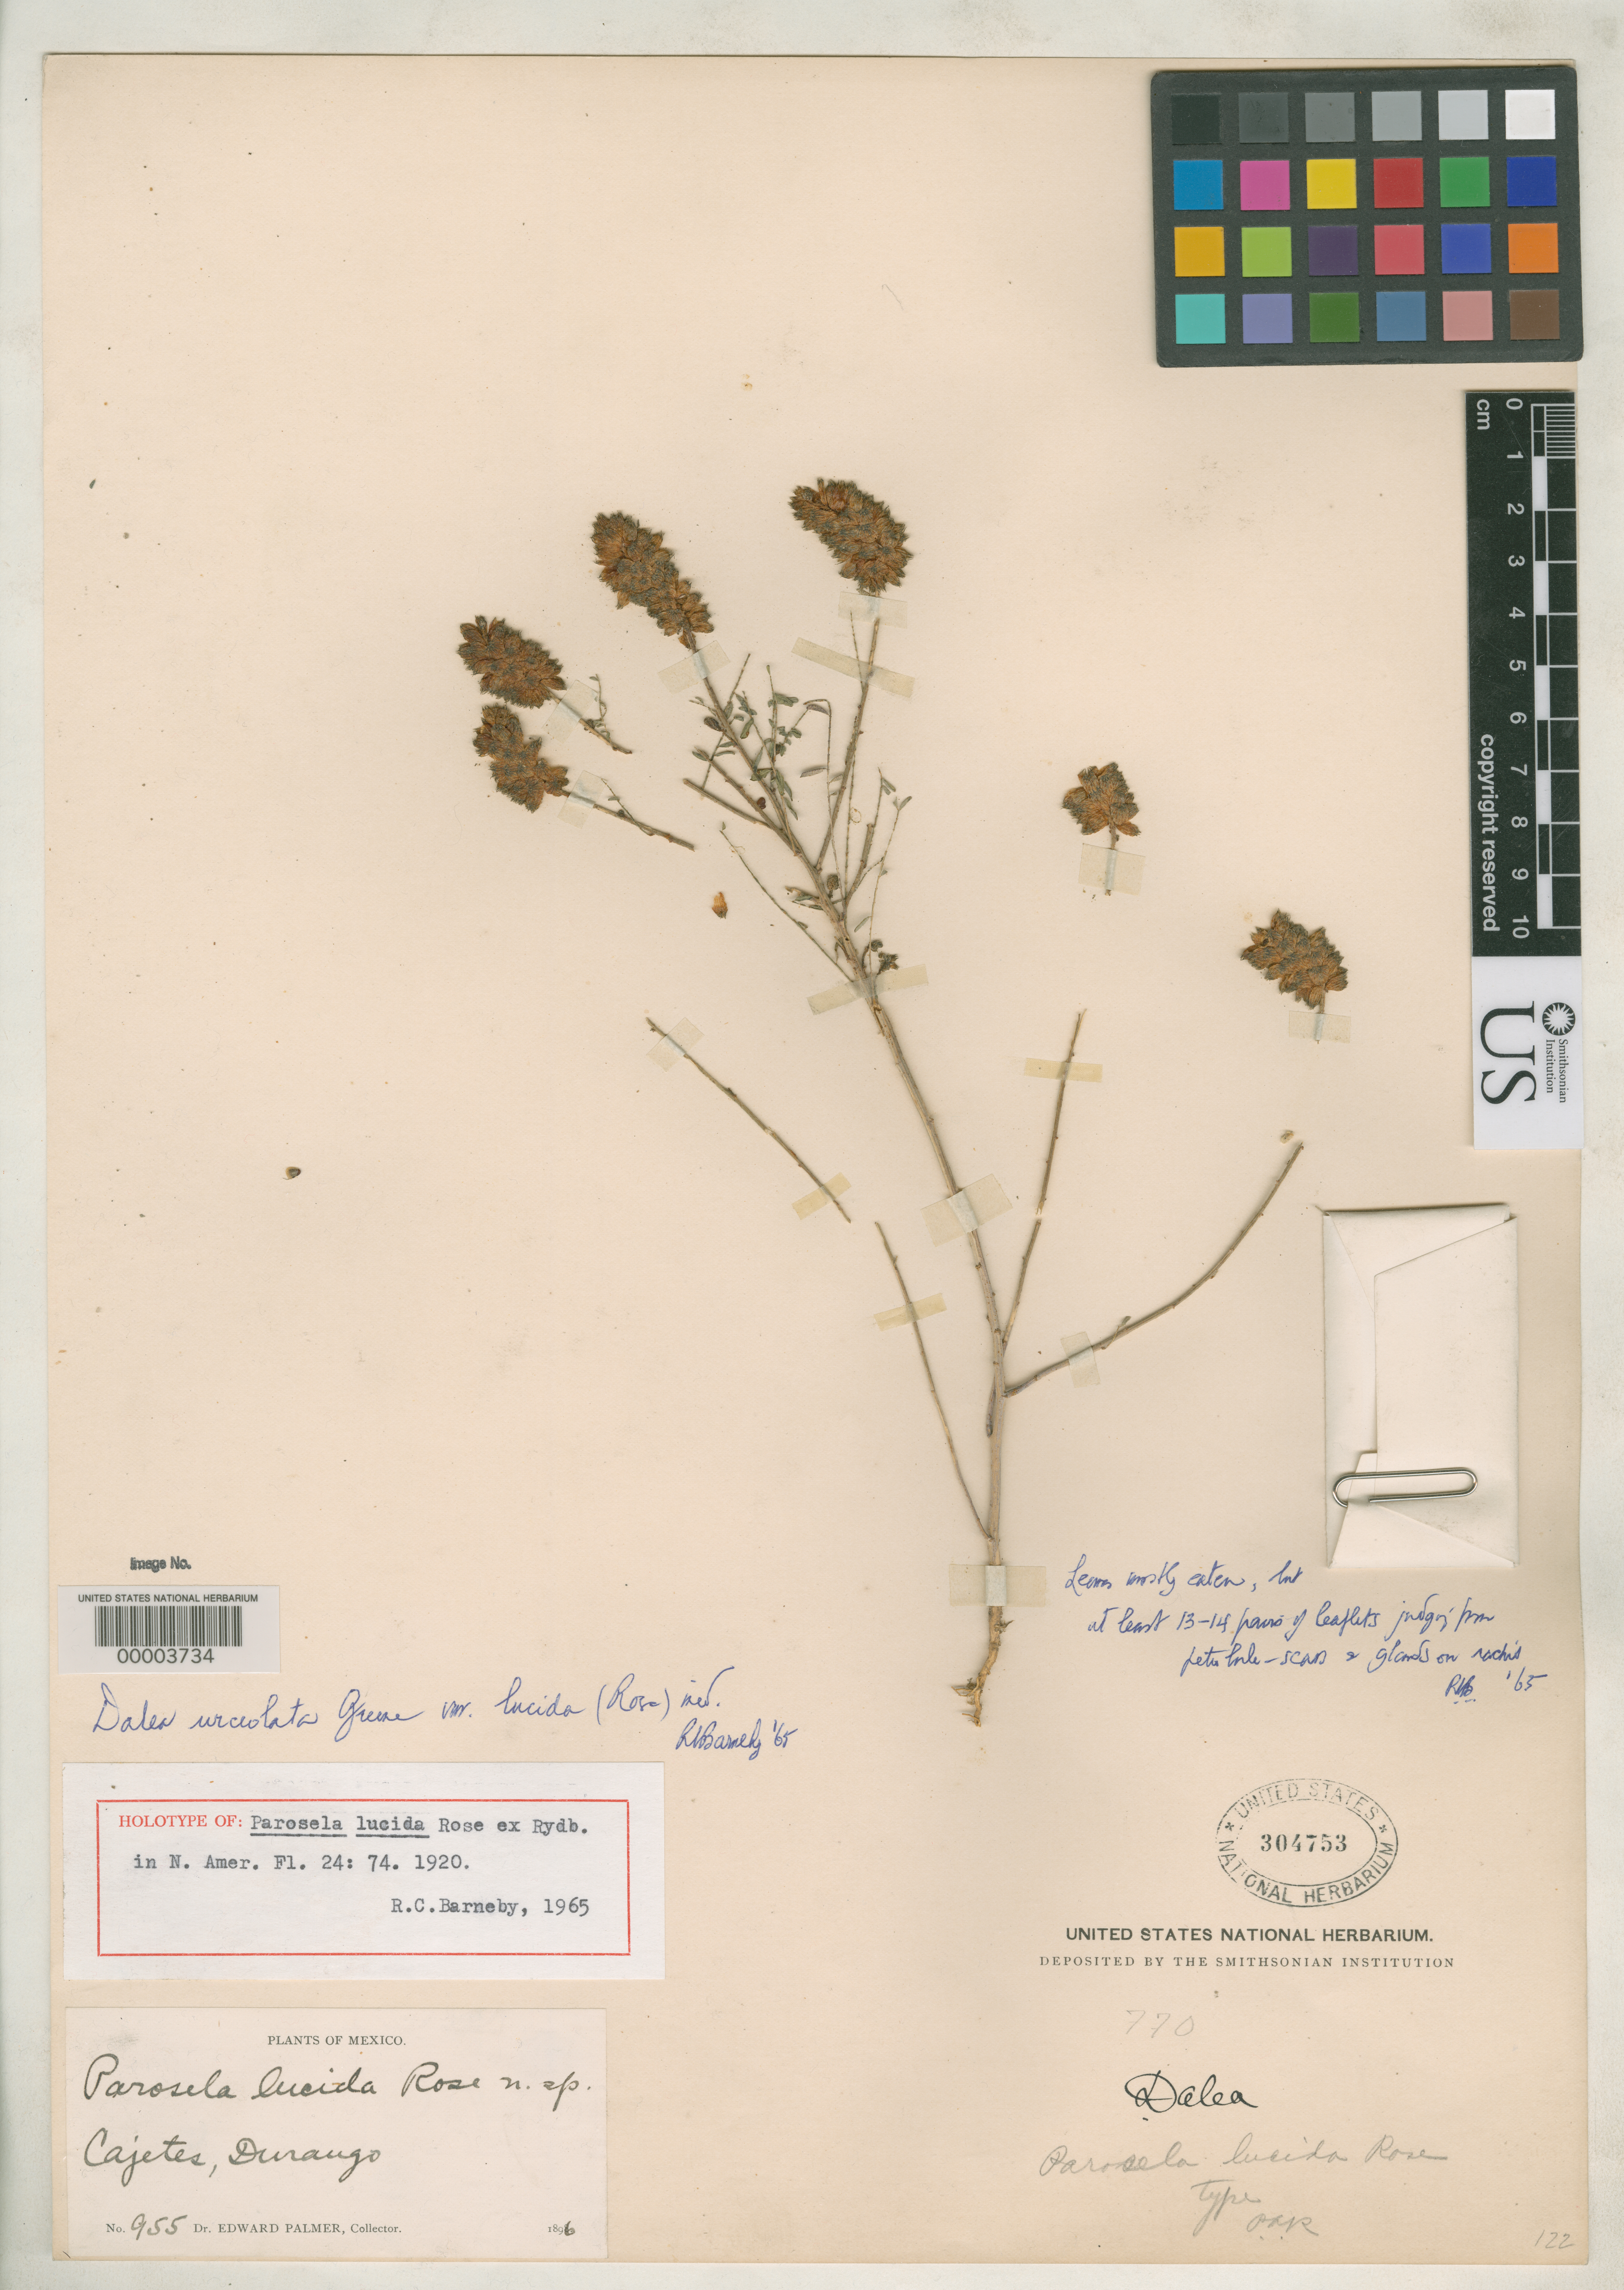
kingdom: Plantae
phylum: Tracheophyta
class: Magnoliopsida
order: Fabales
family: Fabaceae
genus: Parosela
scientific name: Parosela lucida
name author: Rose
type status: Holotype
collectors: E. Palmer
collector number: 955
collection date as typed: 1896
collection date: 1896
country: Mexico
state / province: Durango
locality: Cajetes.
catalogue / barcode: US 304753